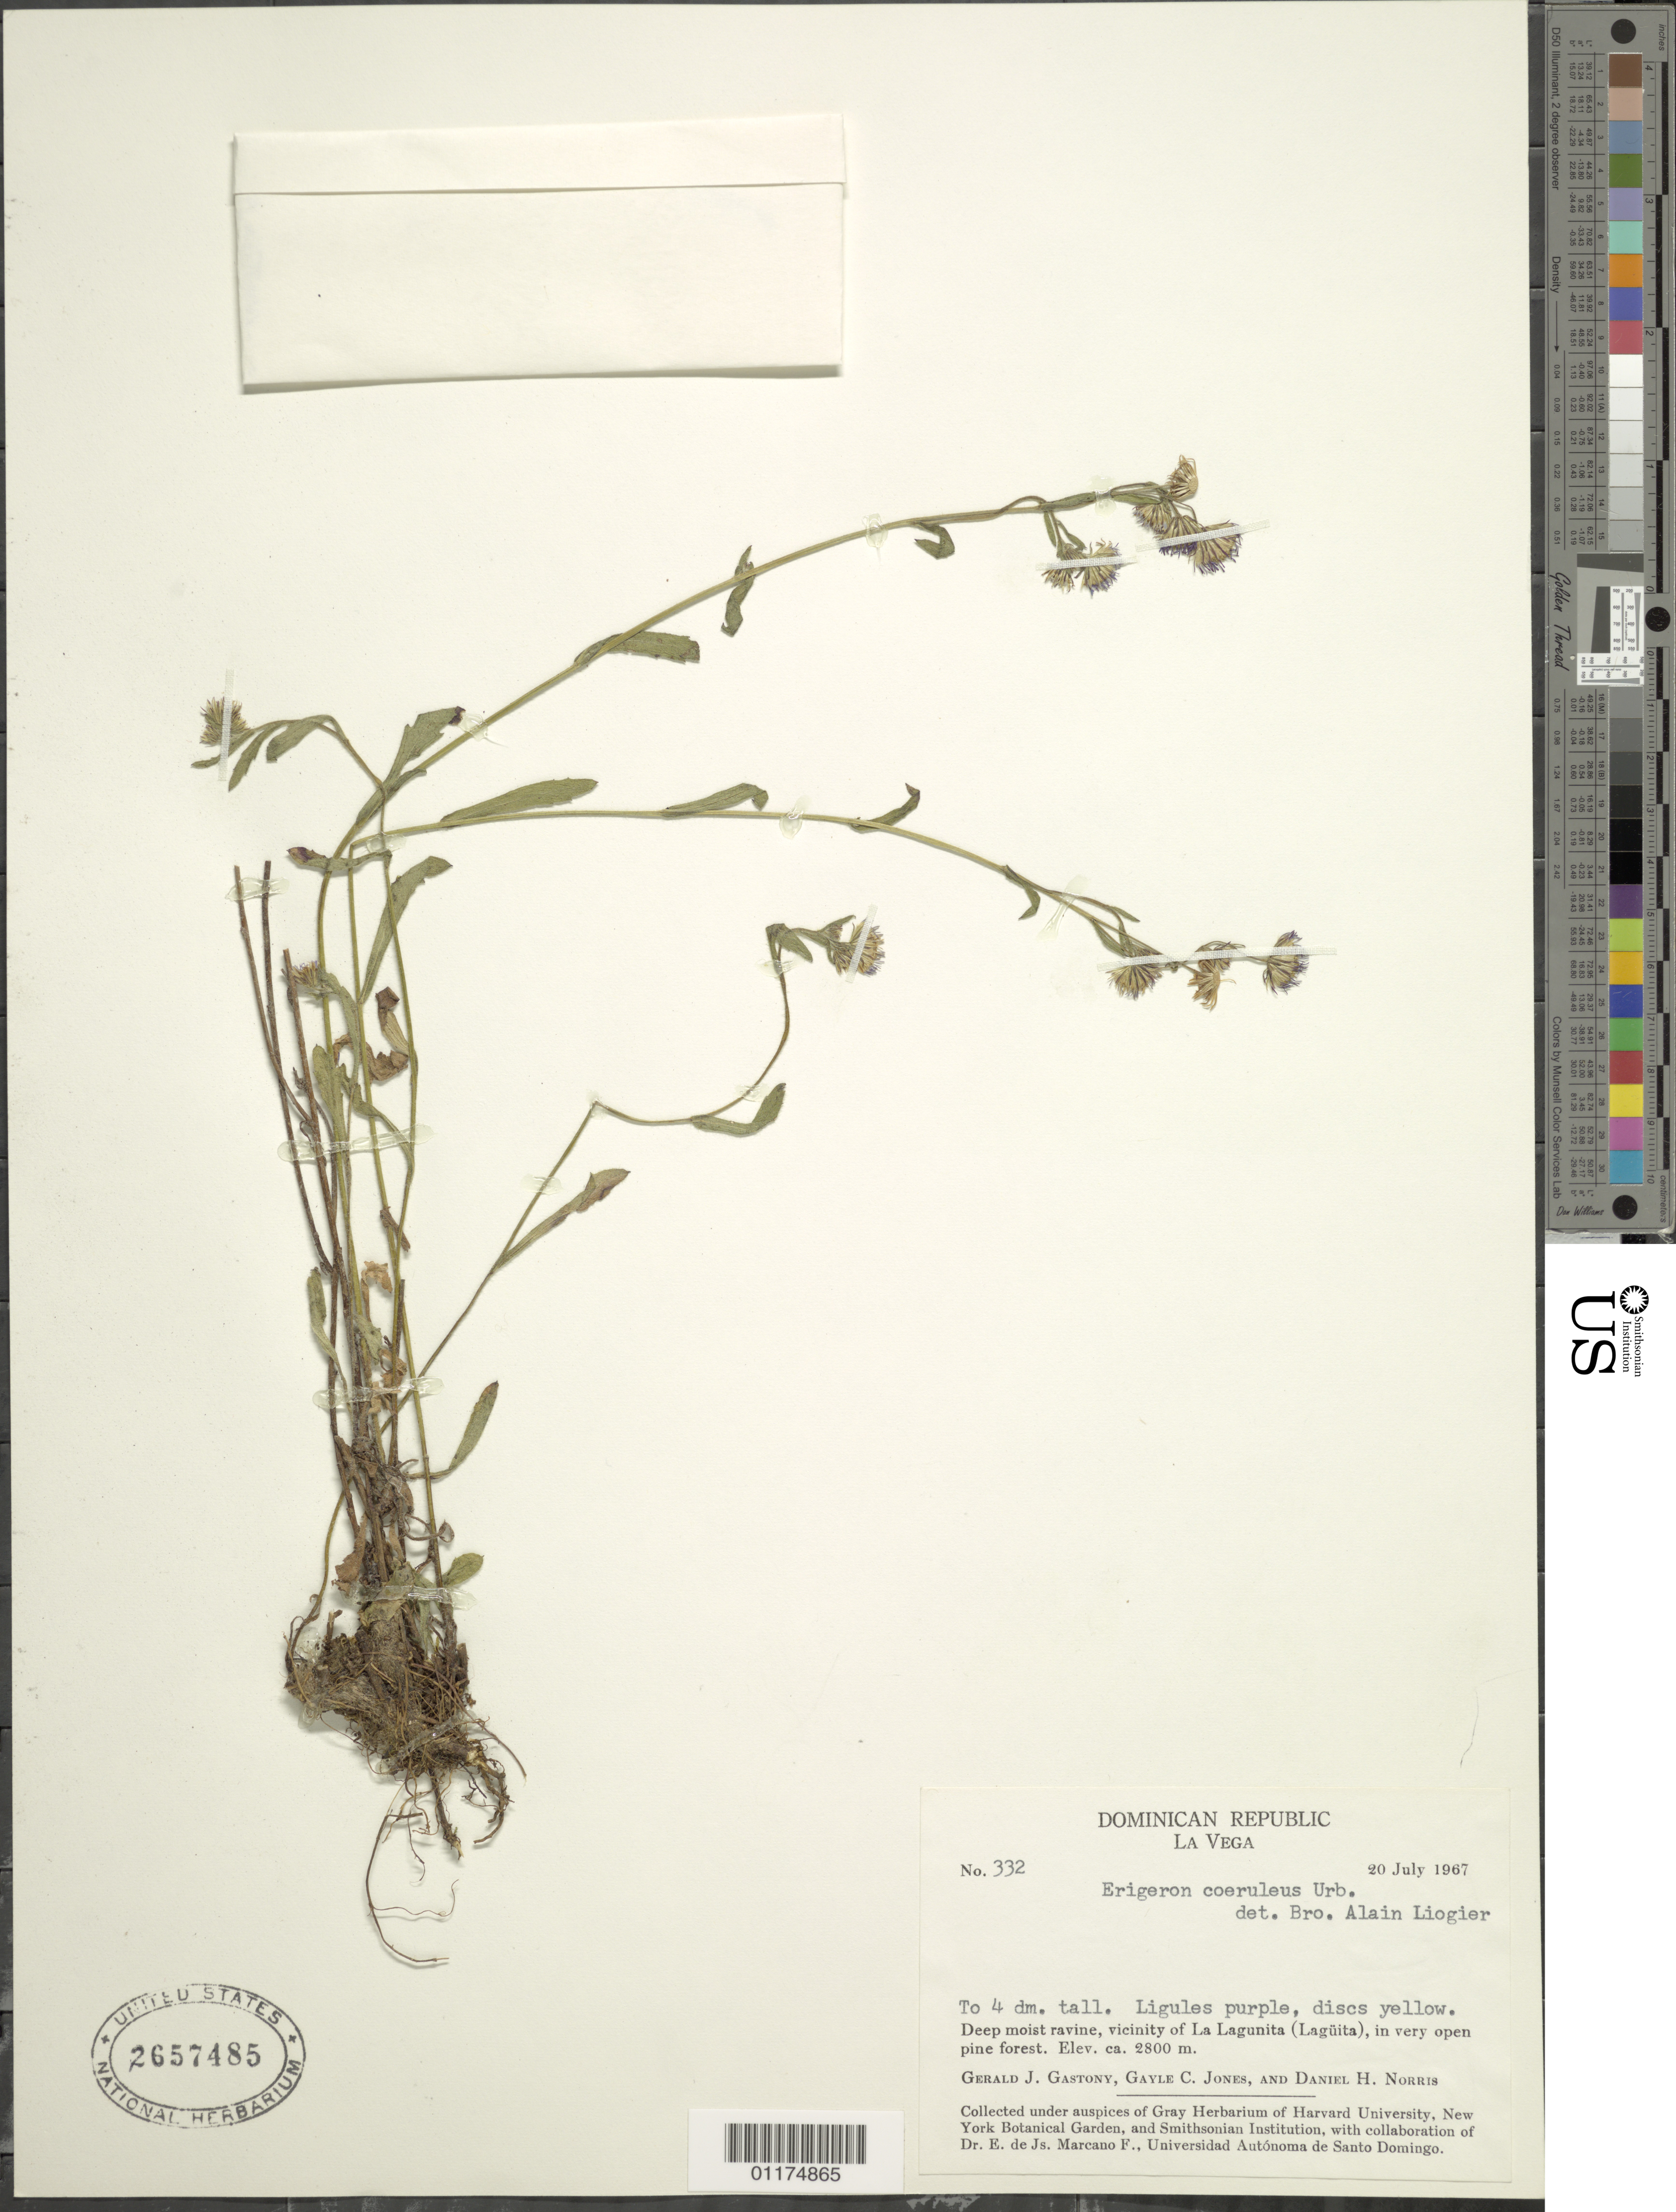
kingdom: Plantae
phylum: Tracheophyta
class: Magnoliopsida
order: Asterales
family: Asteraceae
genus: Erigeron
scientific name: Erigeron caeruleus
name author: Urb.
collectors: A. H. Liogier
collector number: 332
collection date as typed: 20 Jul 1967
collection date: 1967-07-20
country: Dominican Republic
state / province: La Vega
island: Hispaniola I.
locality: Vicinity of La Lagunita (Laguita),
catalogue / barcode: US 2657485